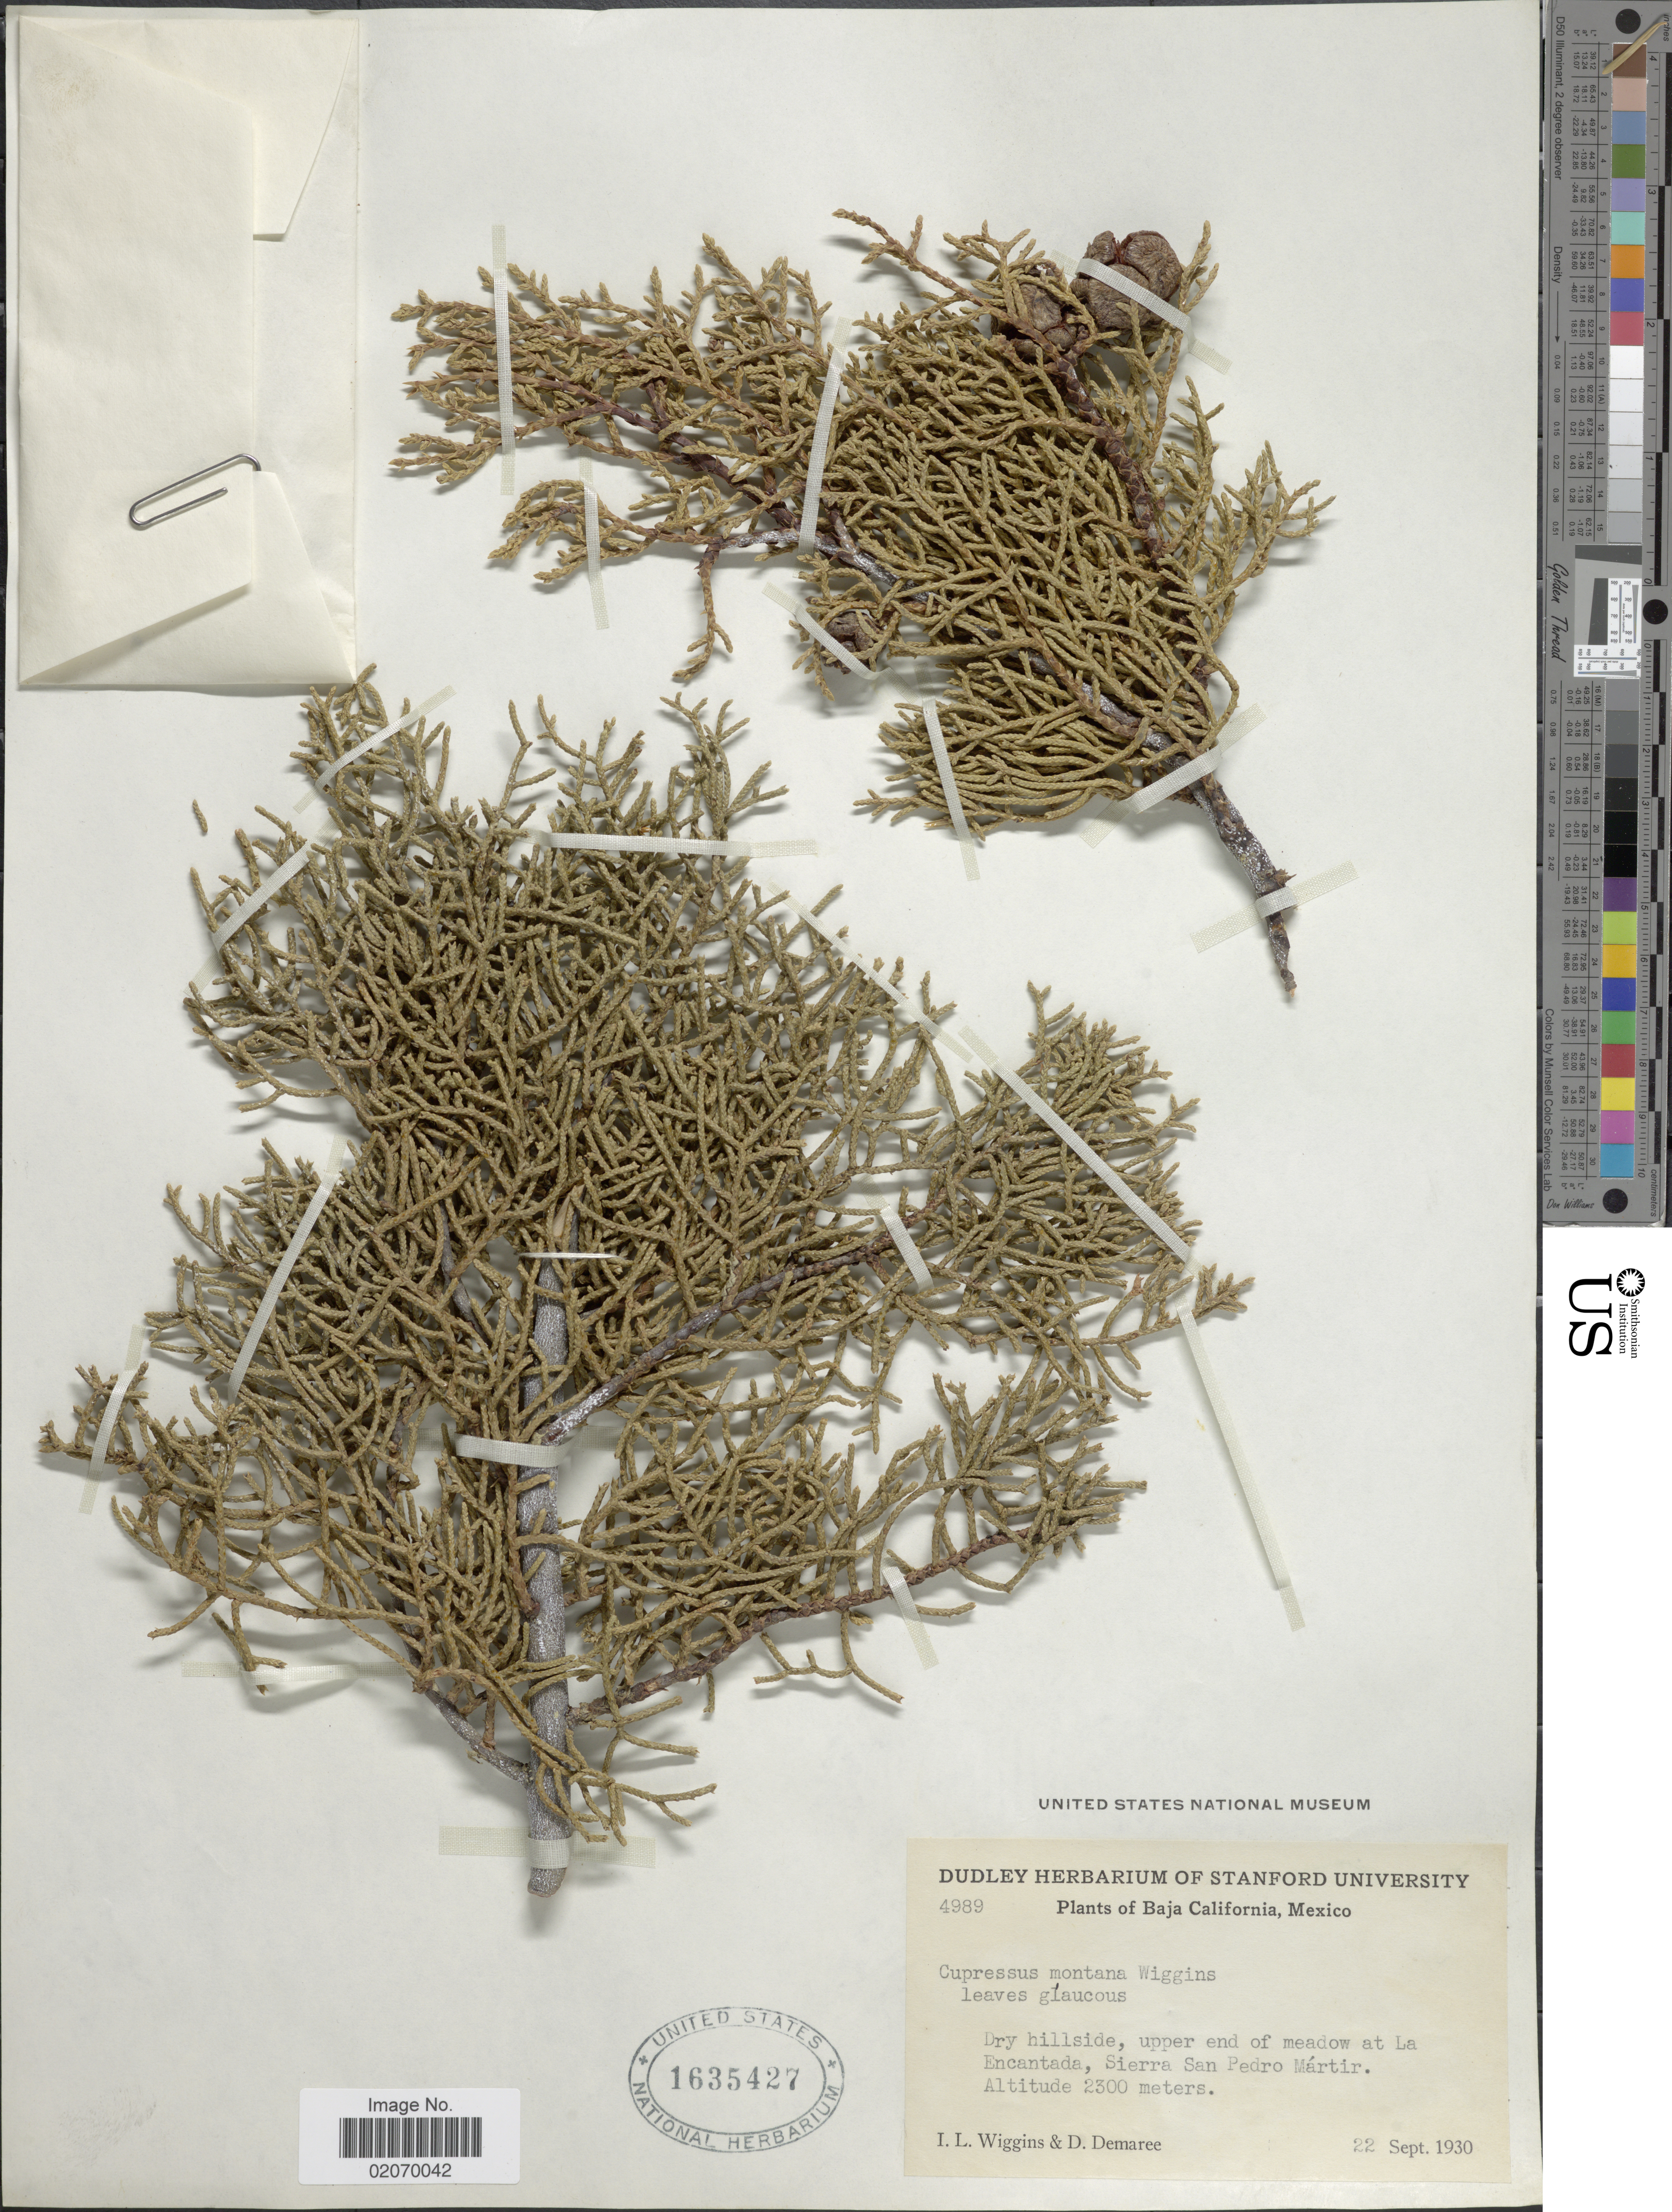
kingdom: Plantae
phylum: Tracheophyta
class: Pinopsida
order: Pinales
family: Cupressaceae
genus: Hesperocyparis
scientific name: Hesperocyparis montana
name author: (Wiggins) Bartel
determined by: (US) Smithsonian Institution - National Museum of Natural History - Department of Botany (UNITED STATES)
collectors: I. L. Wiggins & D. Demaree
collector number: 4989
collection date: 1930-09-22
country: Mexico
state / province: Baja California Norte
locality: Upper end of meadow at La Encantada, Sierra San Pedro Martir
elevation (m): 2300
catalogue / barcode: US 1635427